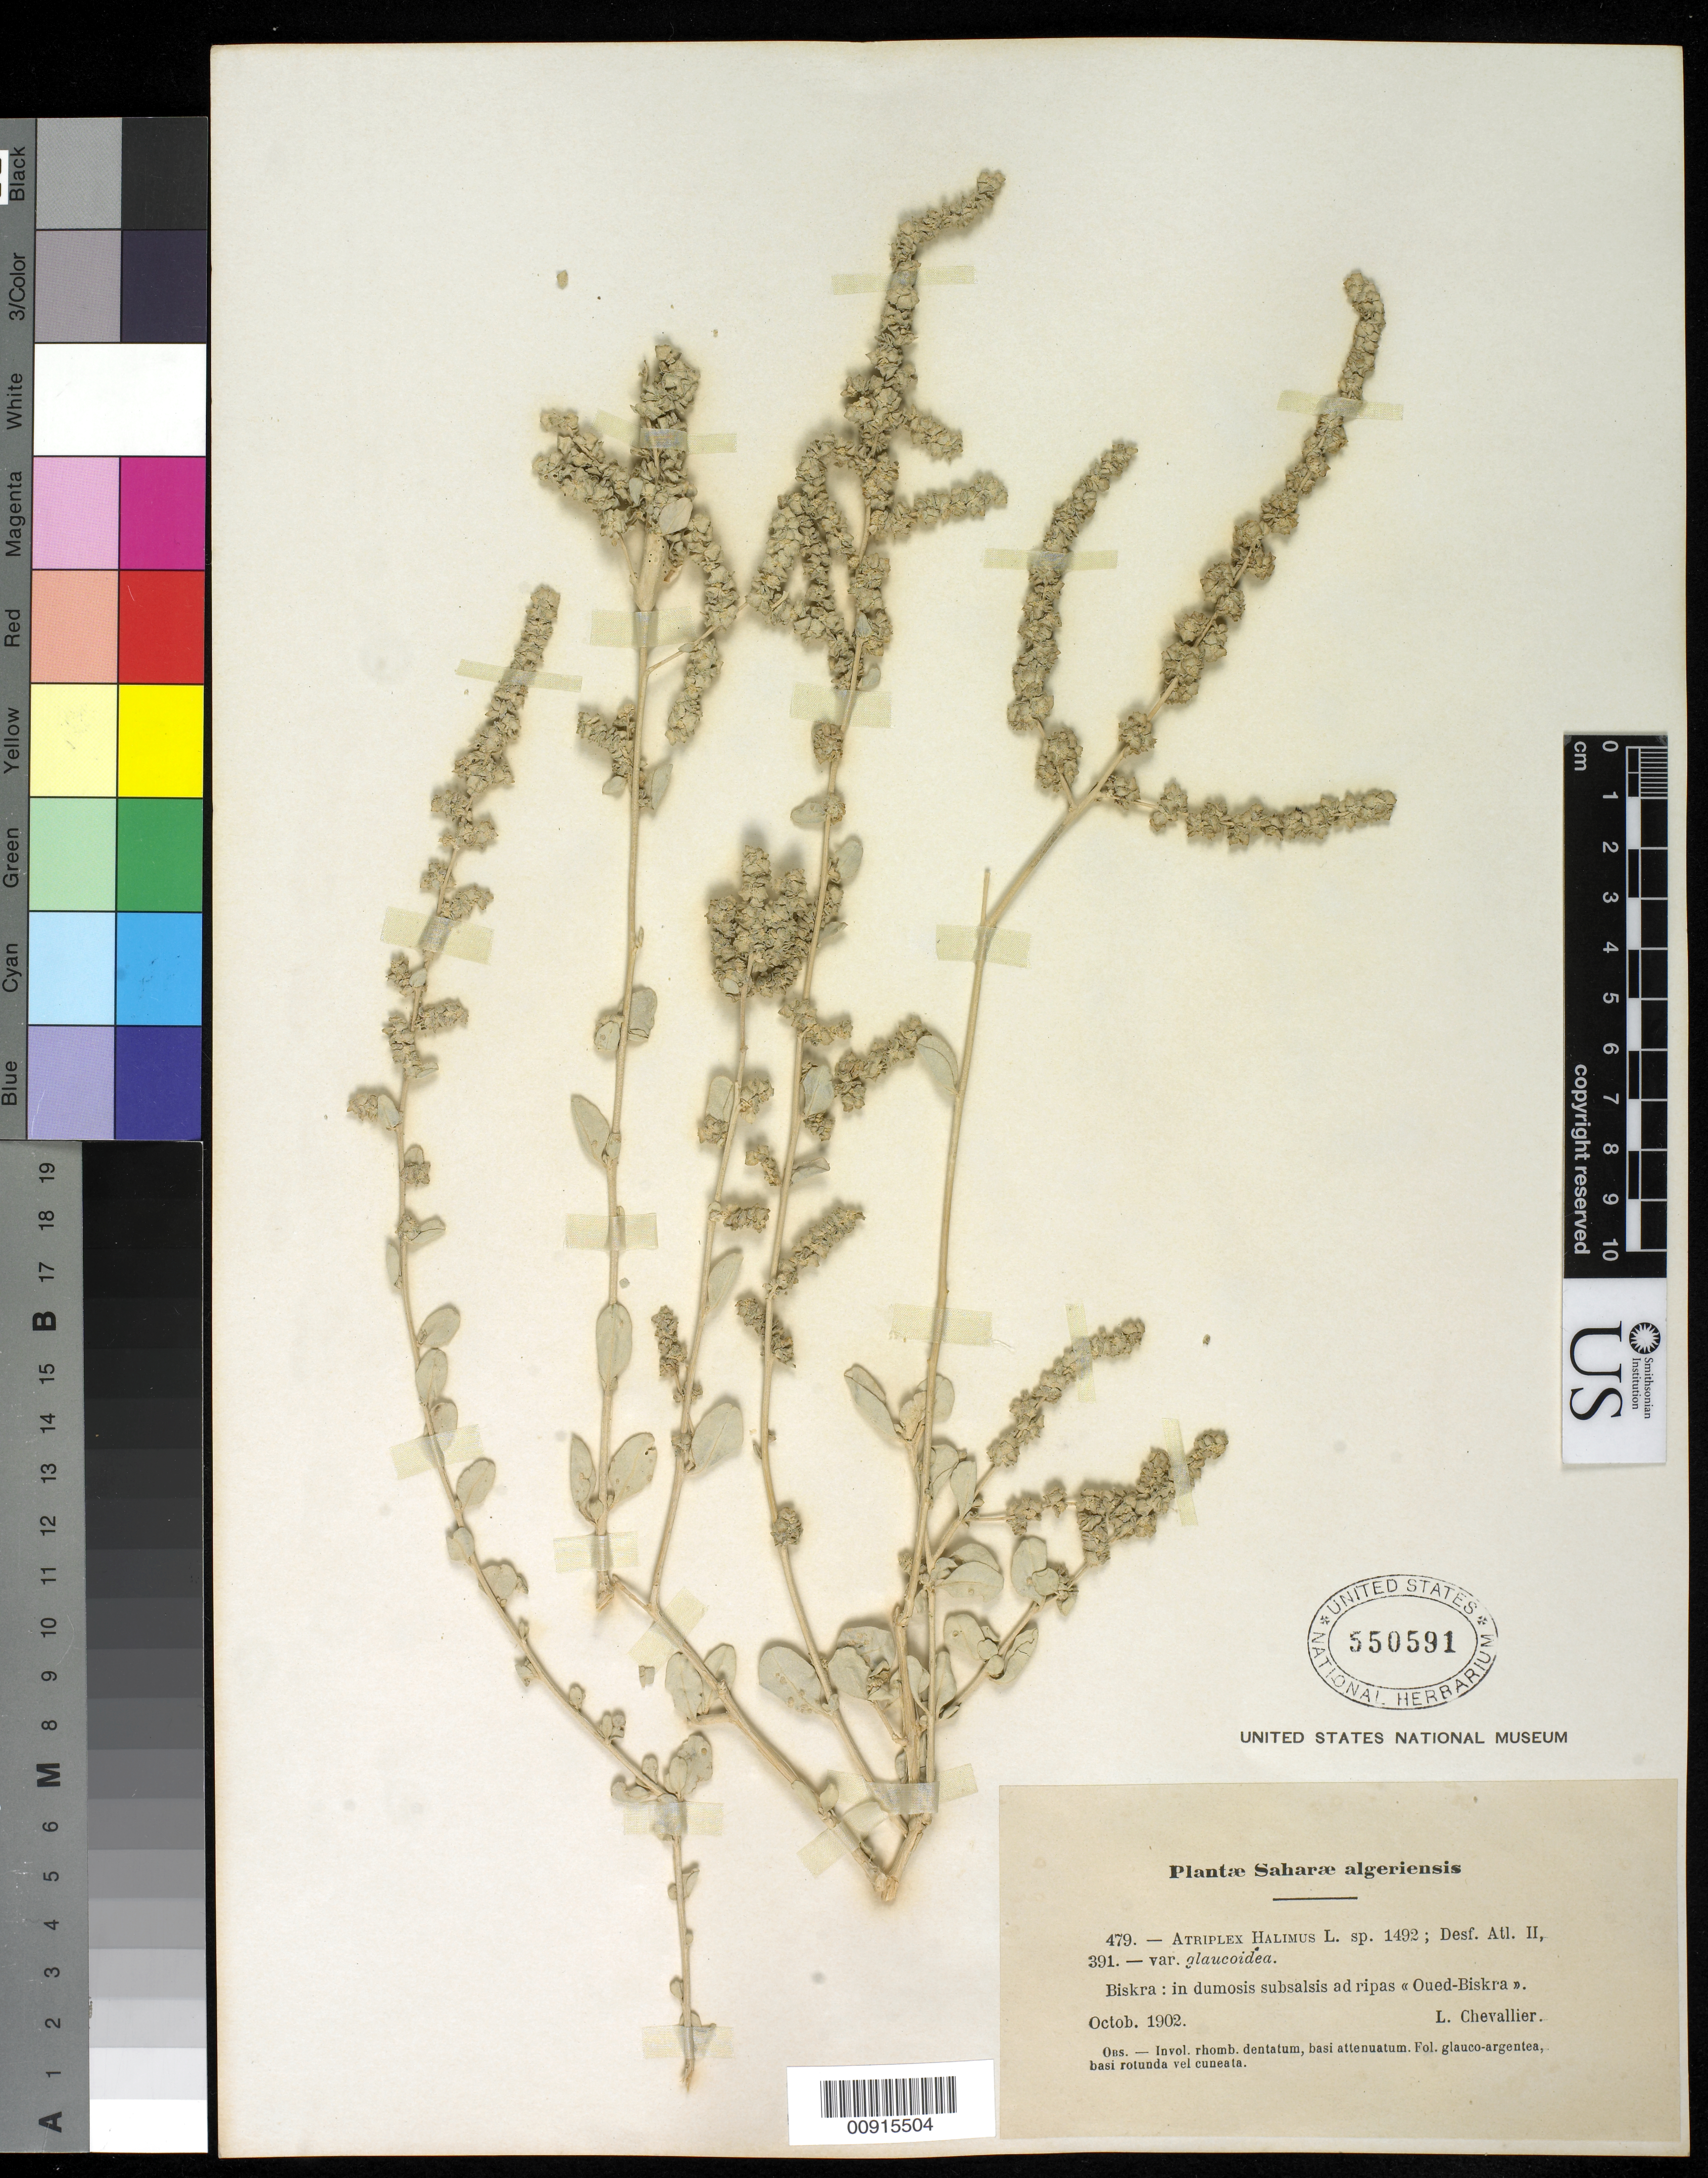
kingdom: Plantae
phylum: Tracheophyta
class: Magnoliopsida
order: Caryophyllales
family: Amaranthaceae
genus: Atriplex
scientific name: Atriplex halimus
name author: L.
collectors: L. Chevallier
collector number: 479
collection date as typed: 06 Oct 1902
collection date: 1902-10-06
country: Algeria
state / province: Biskra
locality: in Dumosis Subsalsis and Ripas Oeud-Biskra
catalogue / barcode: US 550591